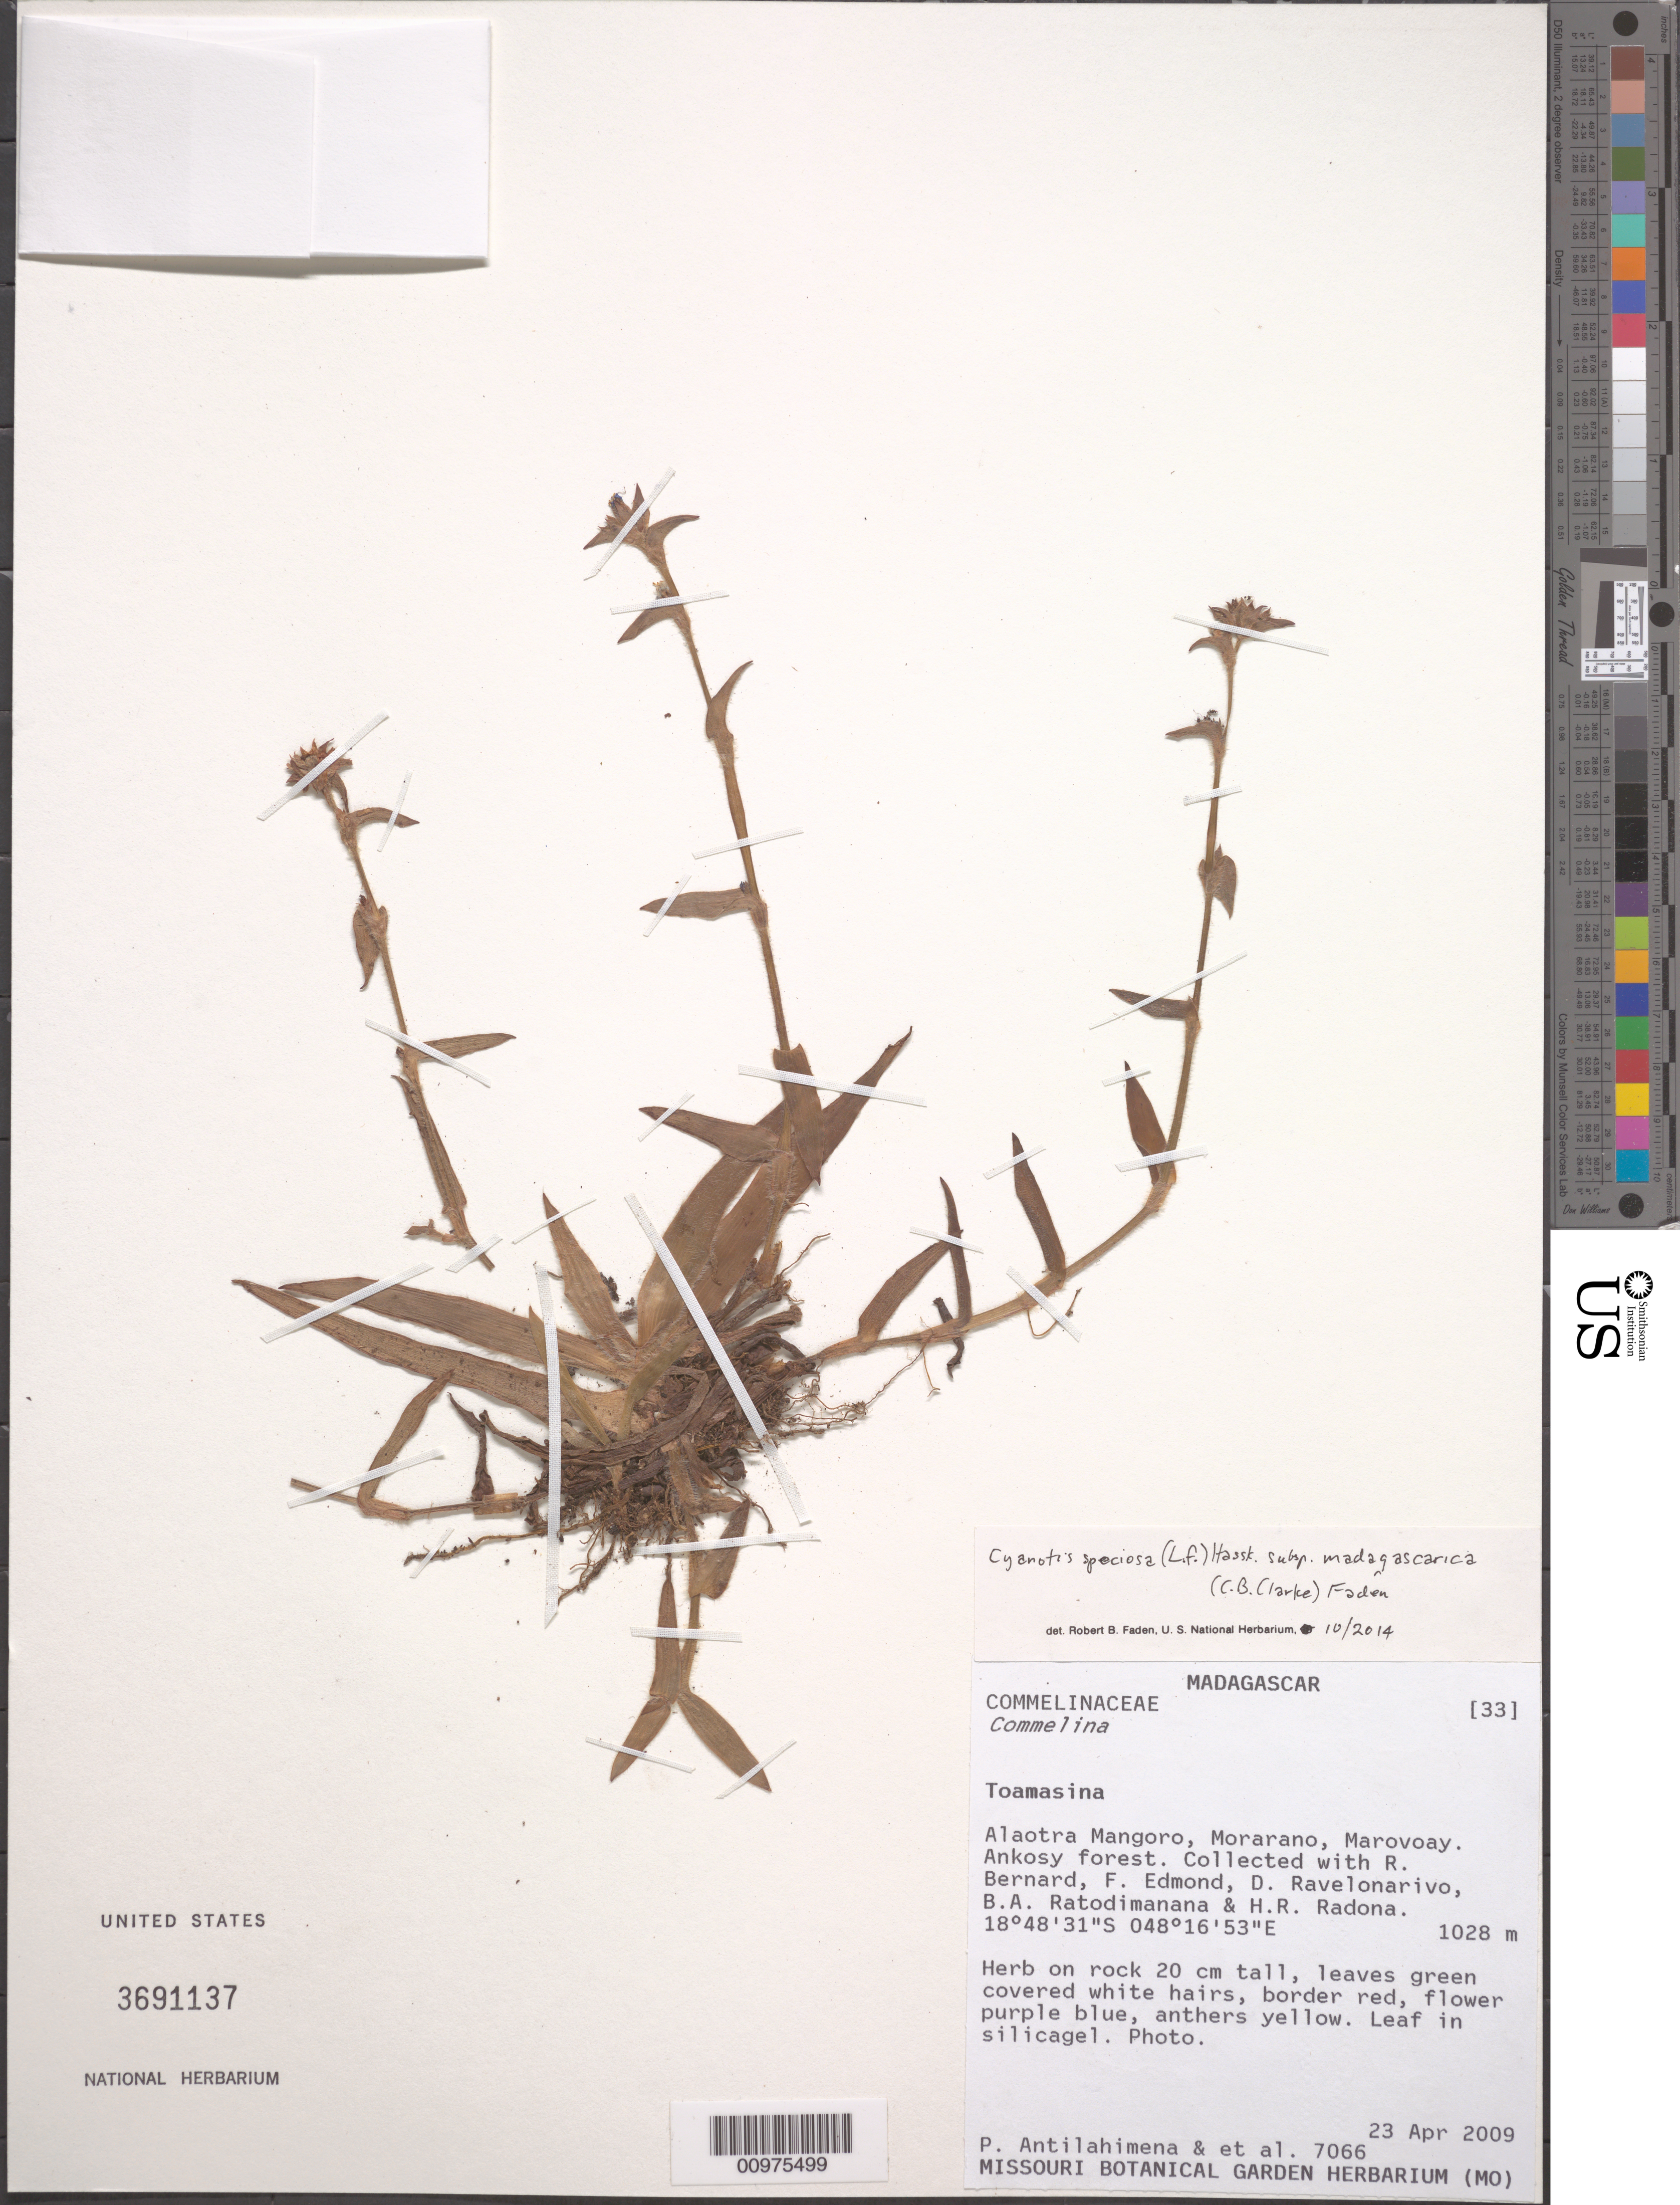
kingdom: Plantae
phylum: Tracheophyta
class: Liliopsida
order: Commelinales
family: Commelinaceae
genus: Cyanotis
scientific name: Cyanotis speciosa subsp. madagascarica (C.B. Clarke) Faden, ined.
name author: (C.B. Clarke) Faden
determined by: Faden, Robert B., (US), Smithsonian Institution - National Museum of Natural History (UNITED STATES)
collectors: P. Antilahimena et al.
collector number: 7066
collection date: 2009-04-23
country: Madagascar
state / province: Alaotra Mangoro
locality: Marovoay. Ankosy forest. Morarano.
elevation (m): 1028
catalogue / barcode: US 3691137